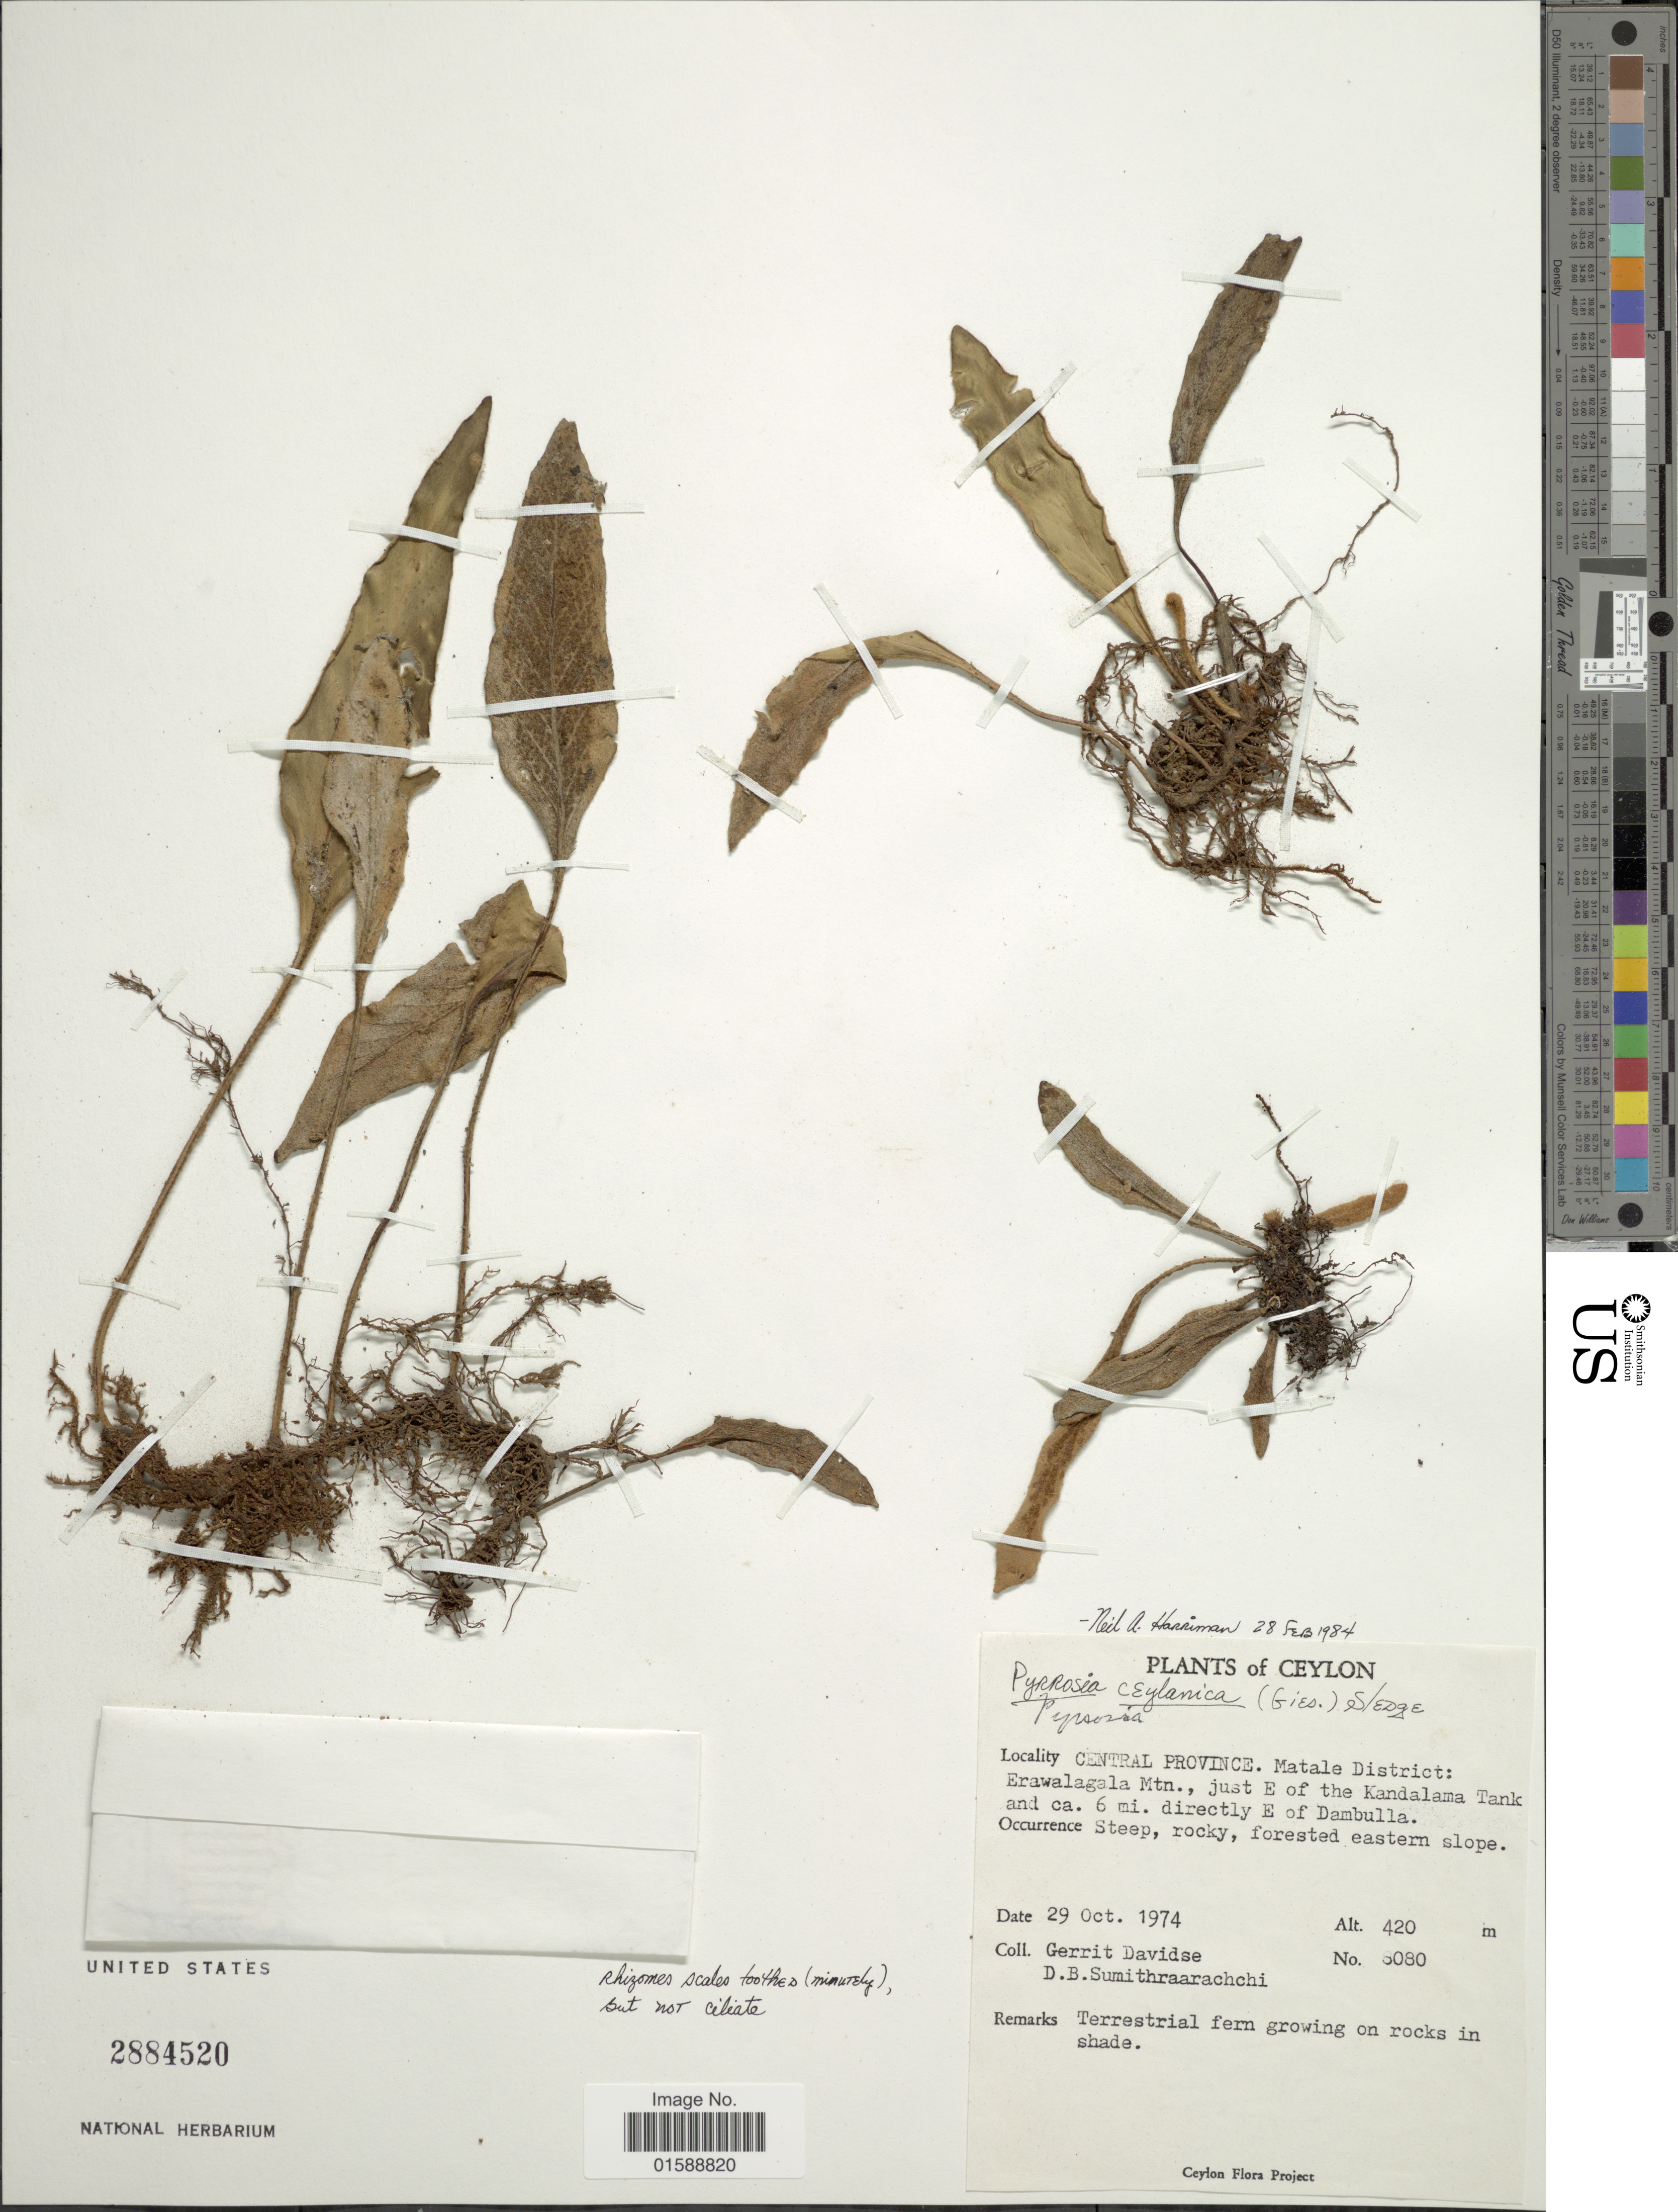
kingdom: Plantae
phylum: Tracheophyta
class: Polypodiopsida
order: Polypodiales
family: Polypodiaceae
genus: Pyrrosia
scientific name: Pyrrosia ceylanica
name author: (Giesenh.) Sledge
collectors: G. Davidse & D. B. Sumithraarachchi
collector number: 8080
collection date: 1974-10-29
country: Sri Lanka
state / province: Central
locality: Ceylon. Matale District: Erawalagala Mtn., just E of the Kandalama Tank and ca. 6 mi. directly E of Dambulla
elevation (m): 420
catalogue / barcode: US 2884520